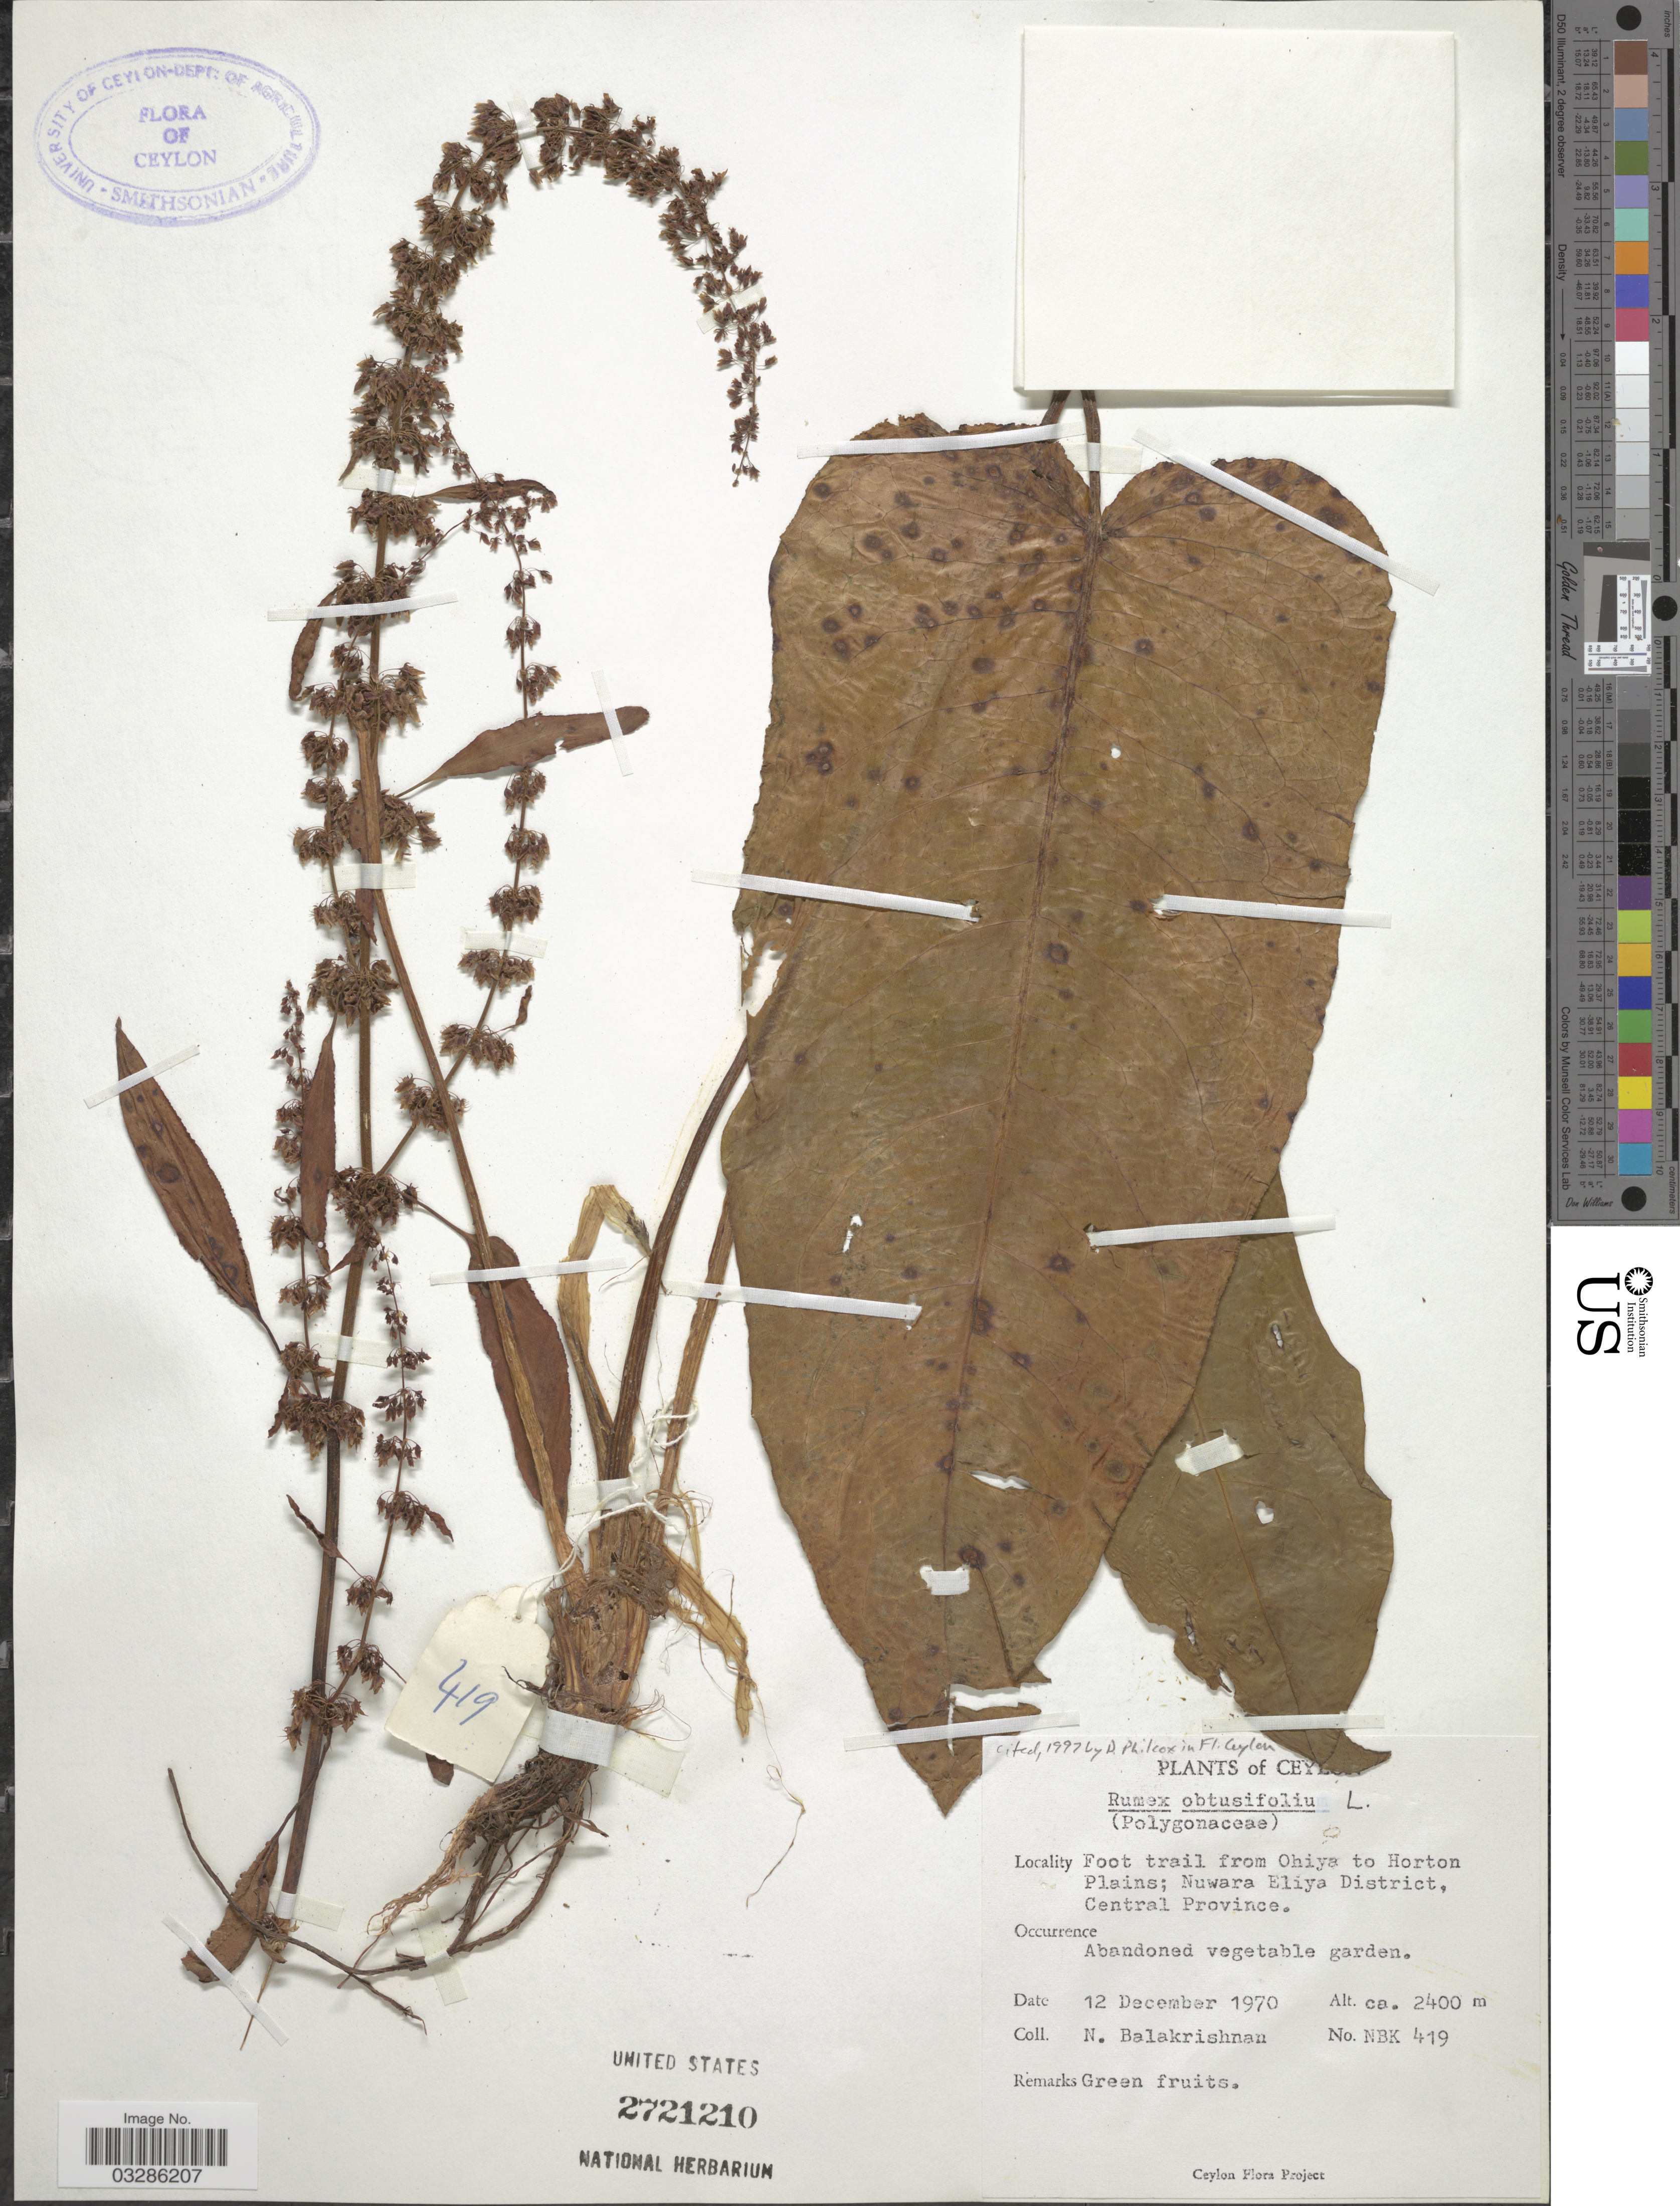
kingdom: Plantae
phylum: Tracheophyta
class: Magnoliopsida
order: Caryophyllales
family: Polygonaceae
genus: Rumex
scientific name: Rumex obtusifolius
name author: L.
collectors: N. Balakrishnan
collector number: NBK419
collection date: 1970-12-12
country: Sri Lanka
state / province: Central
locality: Ceylon. Foot trail from Ohiyo to Horton Plains; Nuwara Eliya District, Central Province.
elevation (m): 2400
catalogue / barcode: US 2721210